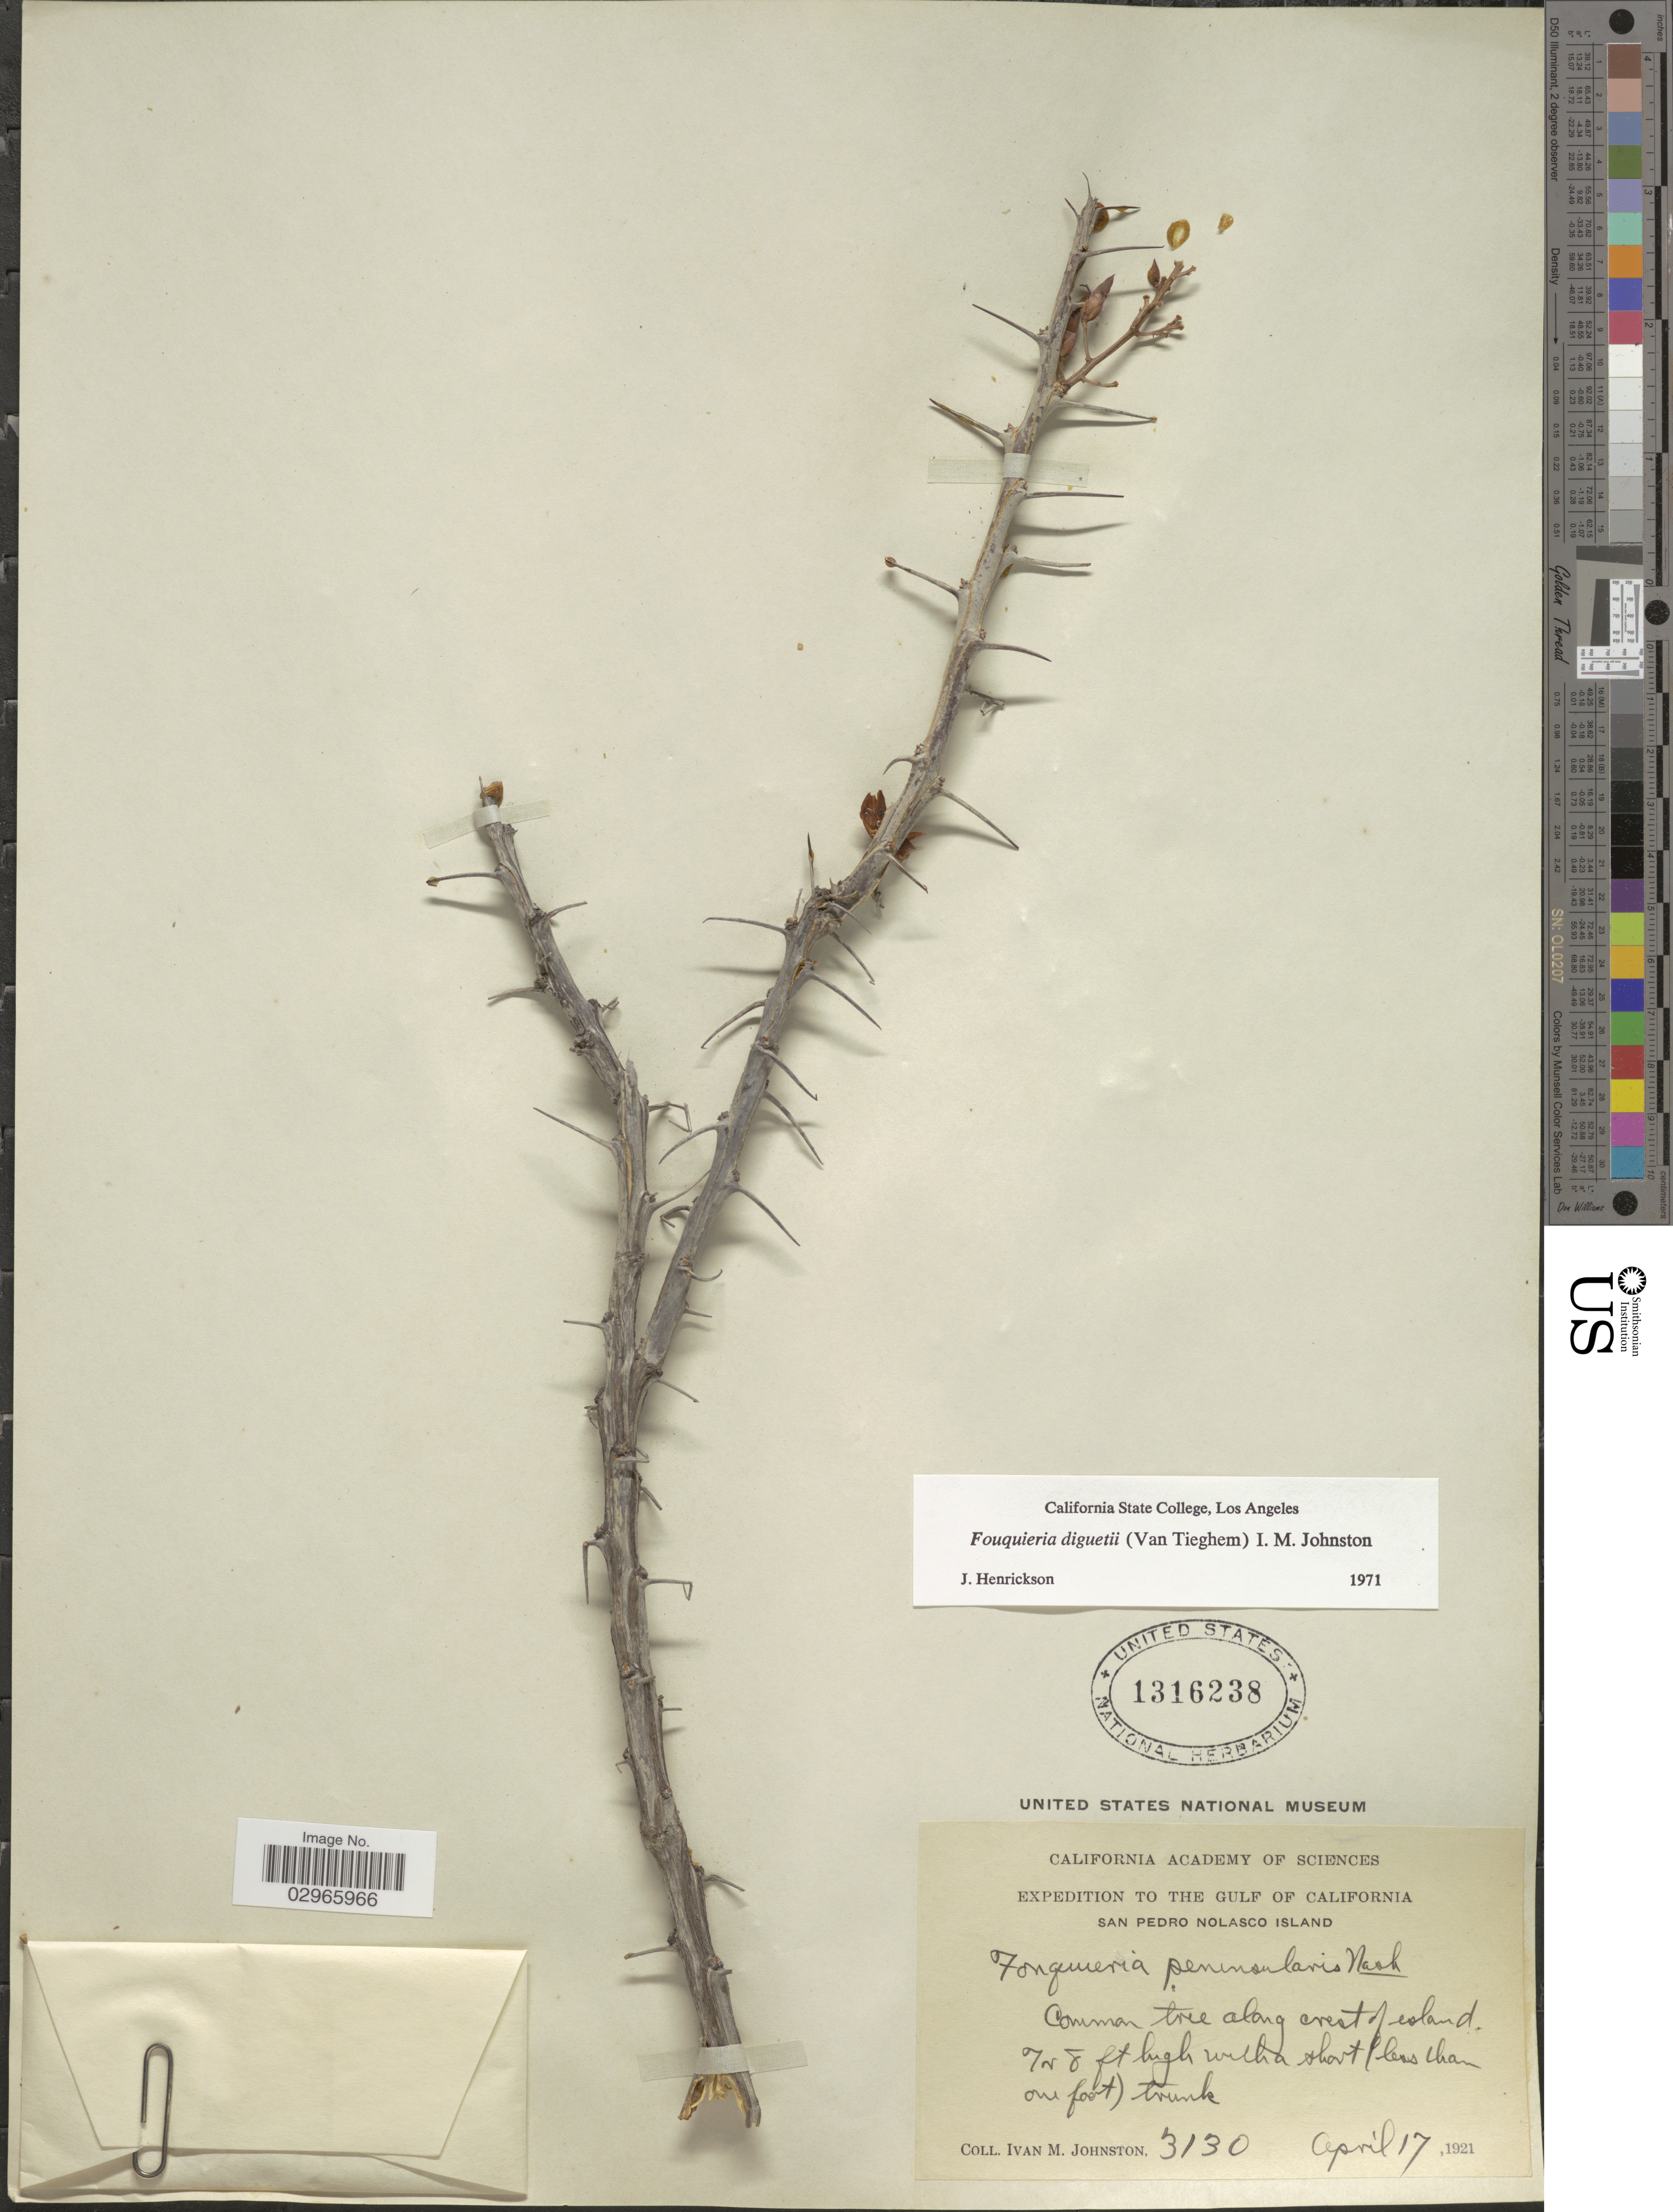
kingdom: Plantae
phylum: Tracheophyta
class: Magnoliopsida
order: Ericales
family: Fouquieriaceae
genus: Fouquieria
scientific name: Fouquieria diguetii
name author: (Tiegh.) I.M. Johnst.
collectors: I.M. Johnston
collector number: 3130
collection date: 1921-04-17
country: Mexico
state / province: Sonora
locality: Gulf of California. San Pedro Nolasco Island. Common tree along crest of island.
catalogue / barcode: US 1316238